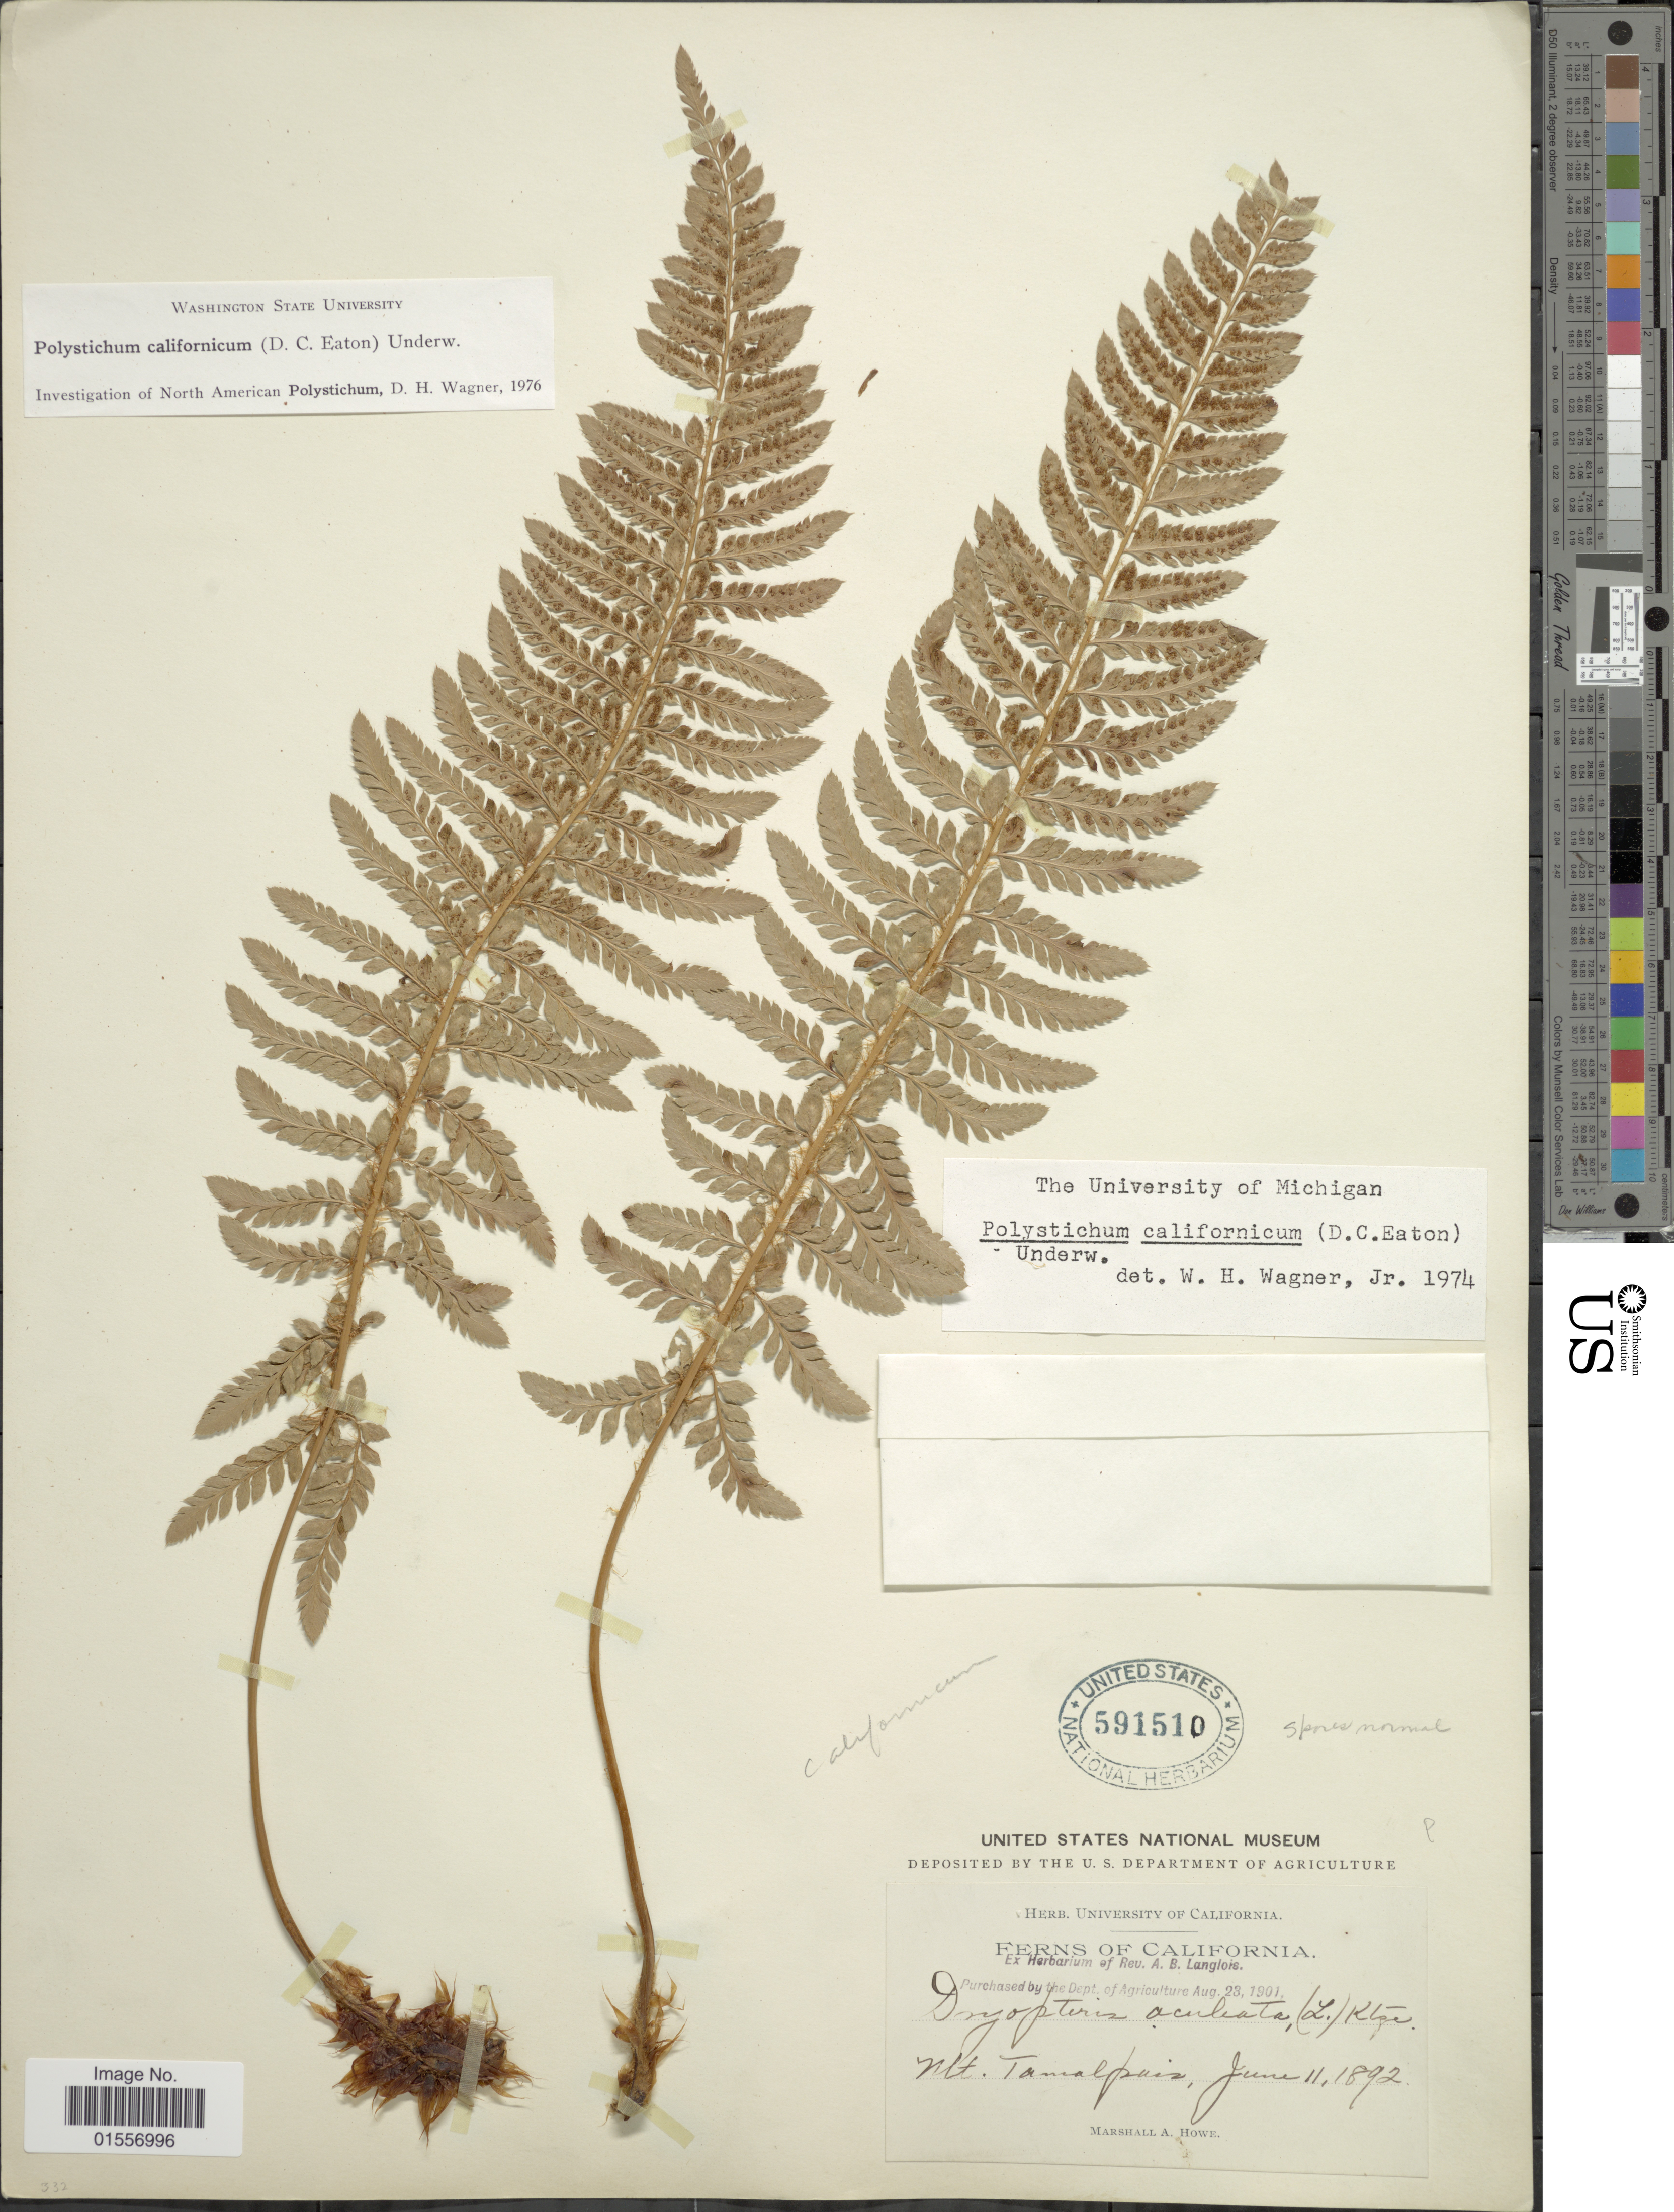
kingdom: Plantae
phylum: Tracheophyta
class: Polypodiopsida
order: Polypodiales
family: Dryopteridaceae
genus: Polystichum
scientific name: Polystichum californicum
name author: (D.C. Eaton) Diels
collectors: M. A. Howe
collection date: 1892-06-11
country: United States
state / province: California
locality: Mt. Tamalpais.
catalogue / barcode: US 591510